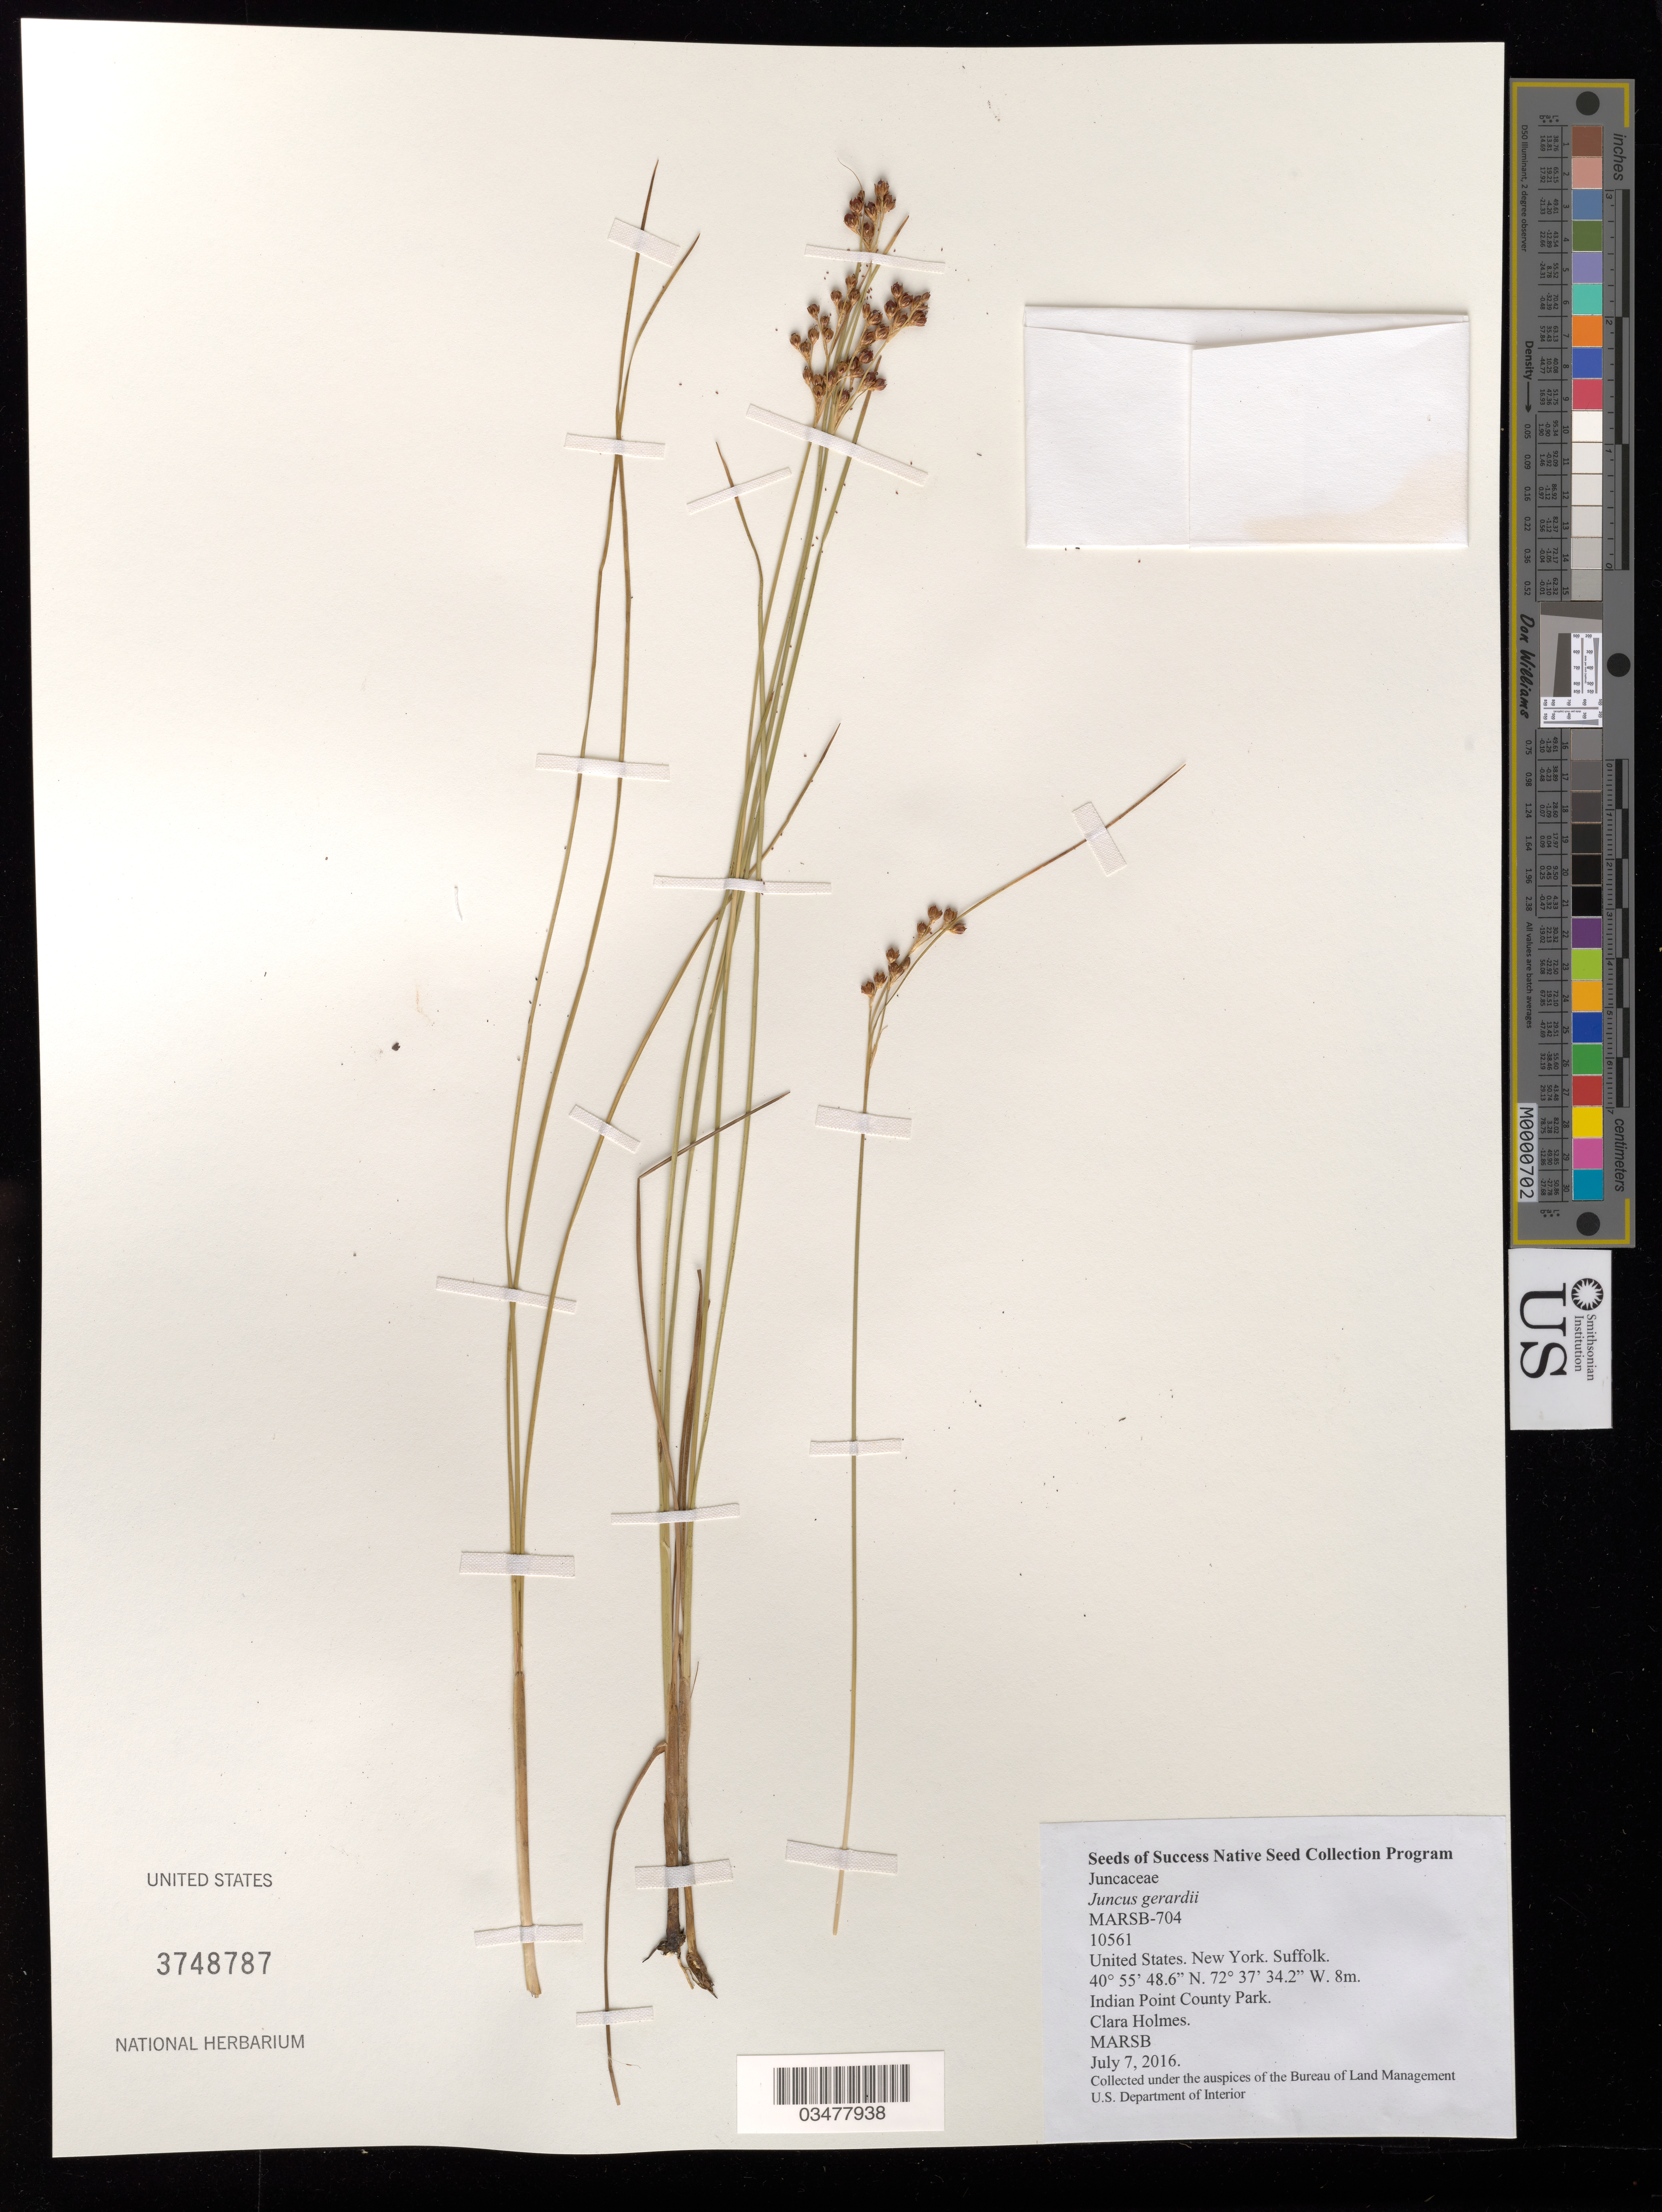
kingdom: Plantae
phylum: Tracheophyta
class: Liliopsida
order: Poales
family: Juncaceae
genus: Juncus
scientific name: Juncus gerardi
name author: Loisel.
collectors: C. Holmes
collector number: MARSB-704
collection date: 2016-07-07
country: United States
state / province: New York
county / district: Suffolk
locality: Indian Point Park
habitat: High Salt Marsh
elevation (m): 8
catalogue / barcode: US 3748787